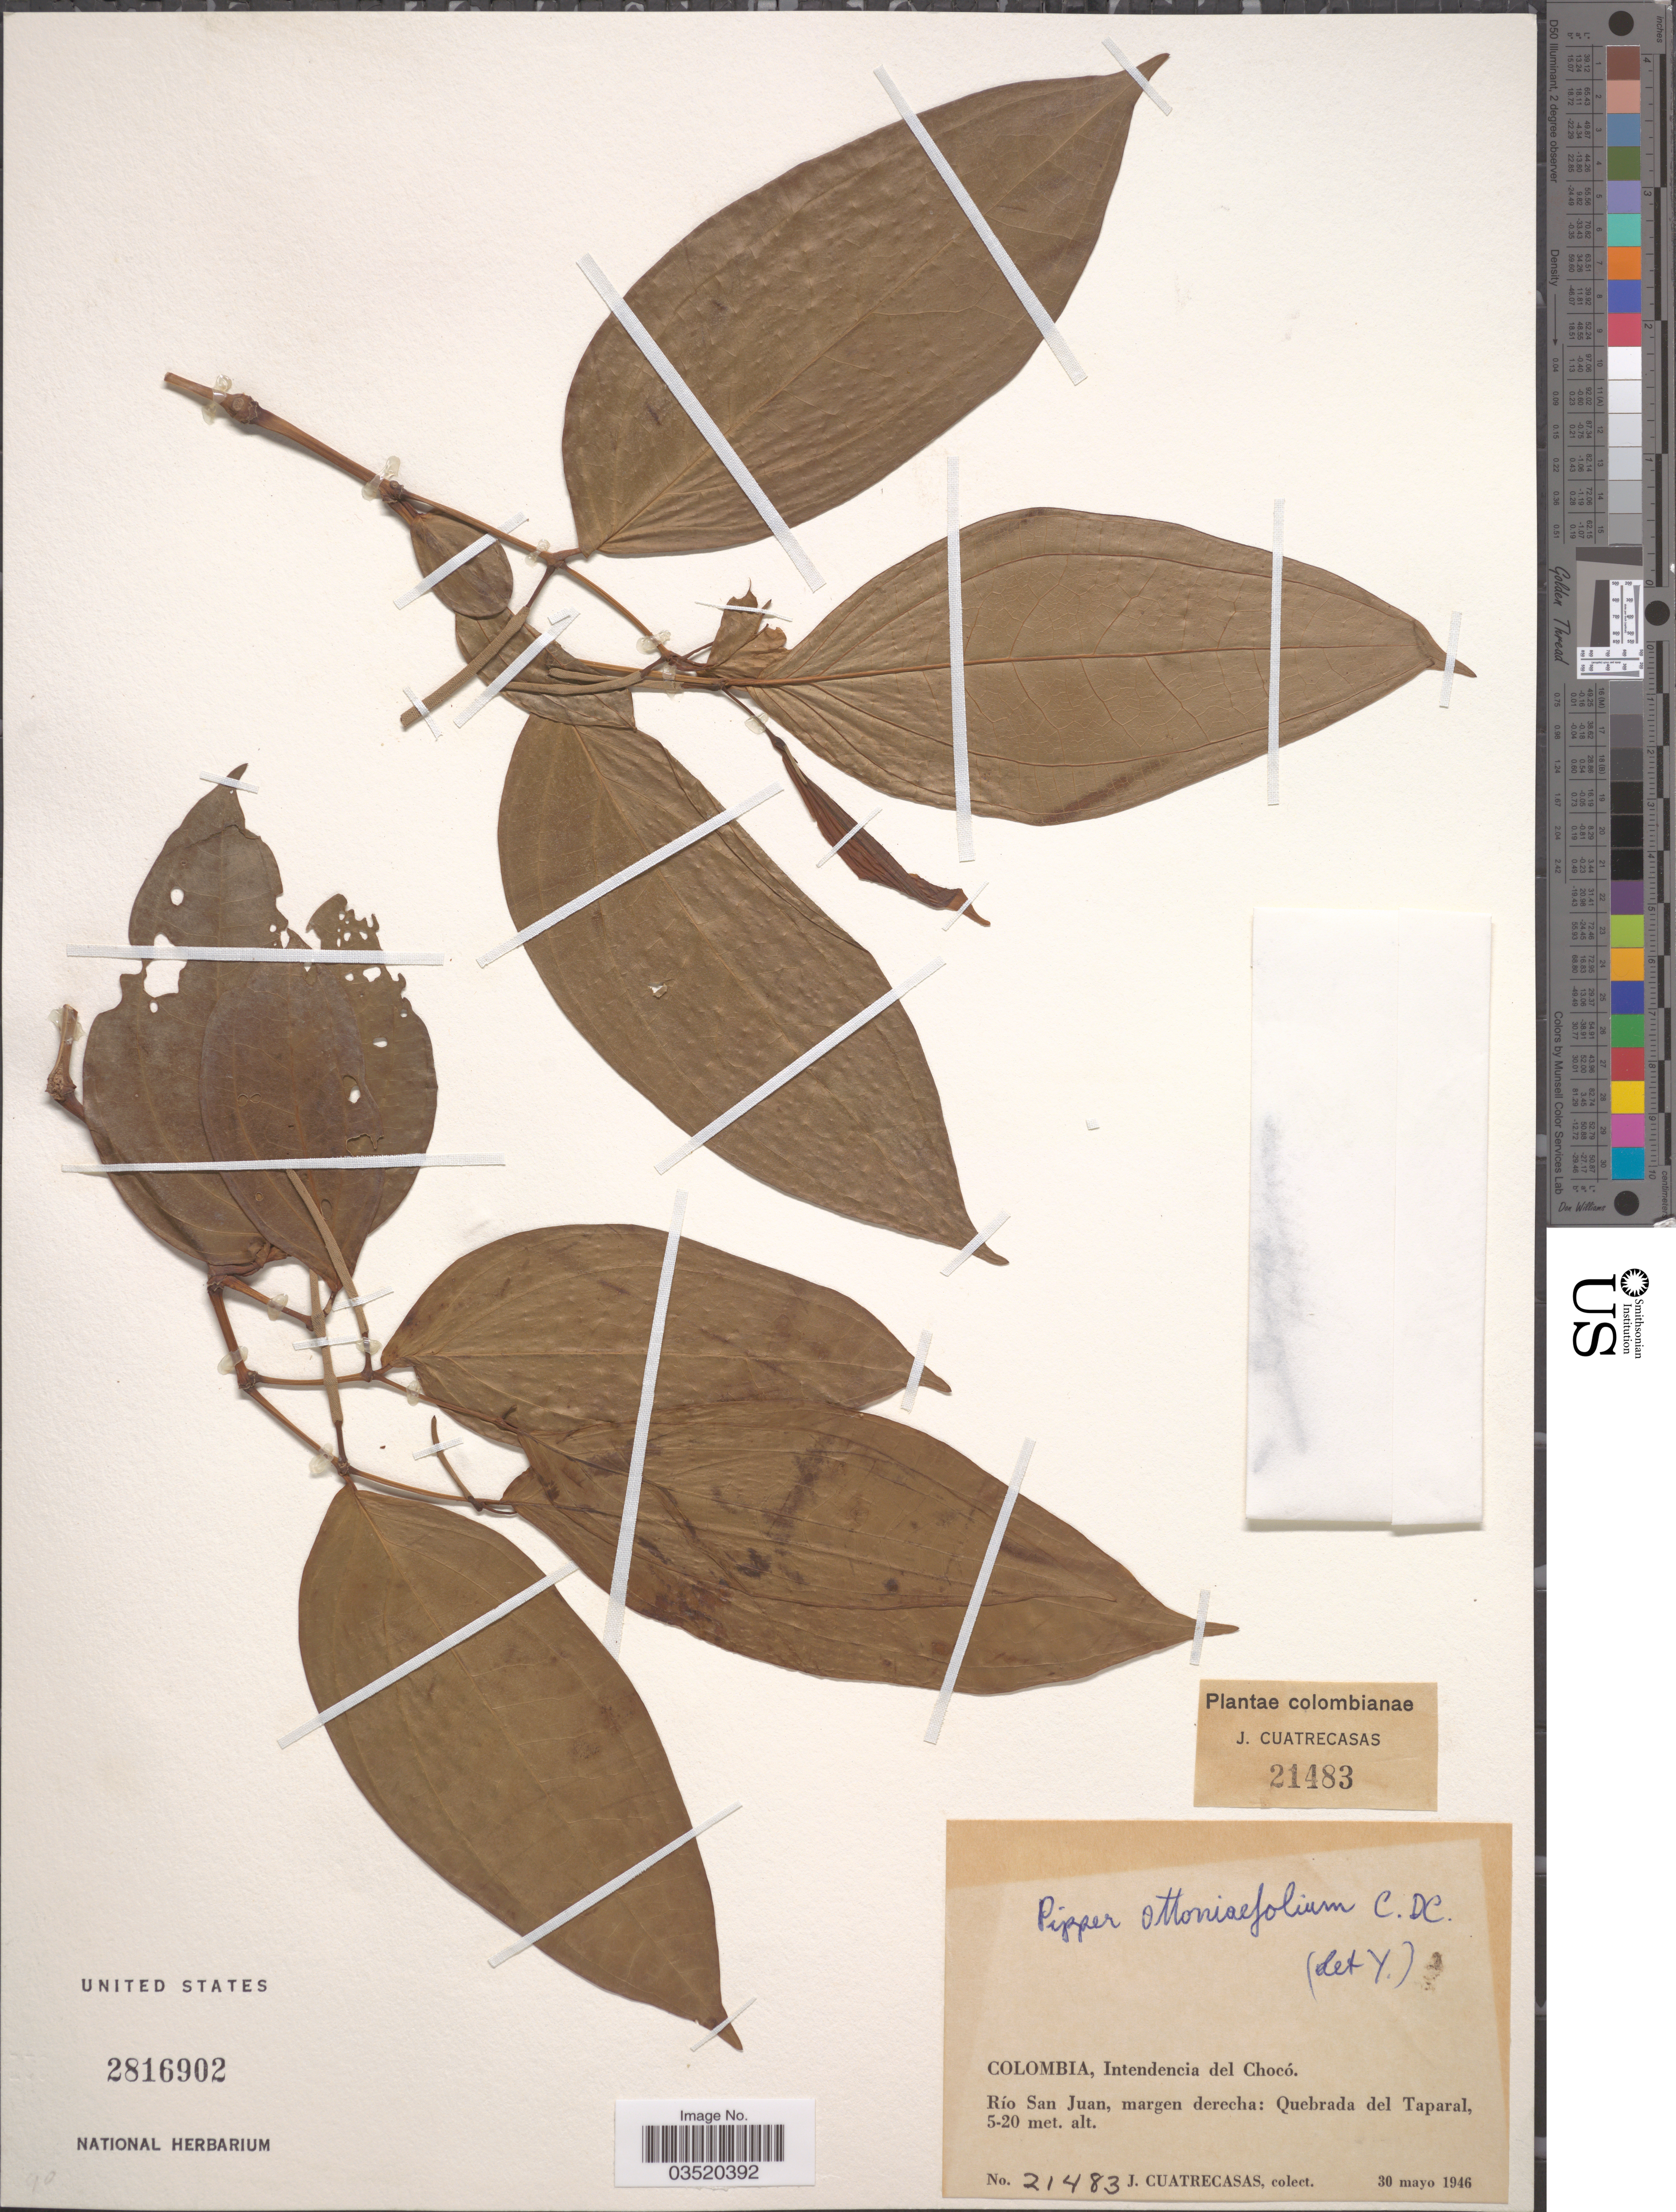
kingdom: Plantae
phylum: Tracheophyta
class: Magnoliopsida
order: Piperales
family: Piperaceae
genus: Piper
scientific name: Piper ottoniifolium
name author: C. DC.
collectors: J. Cuatrecasas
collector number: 21483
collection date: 1946-05-30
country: Colombia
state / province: Chocó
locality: Intendencia del Chocó. Río San Juan, margen derecha: Quebrada del Taparal.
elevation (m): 5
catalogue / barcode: US 2816902